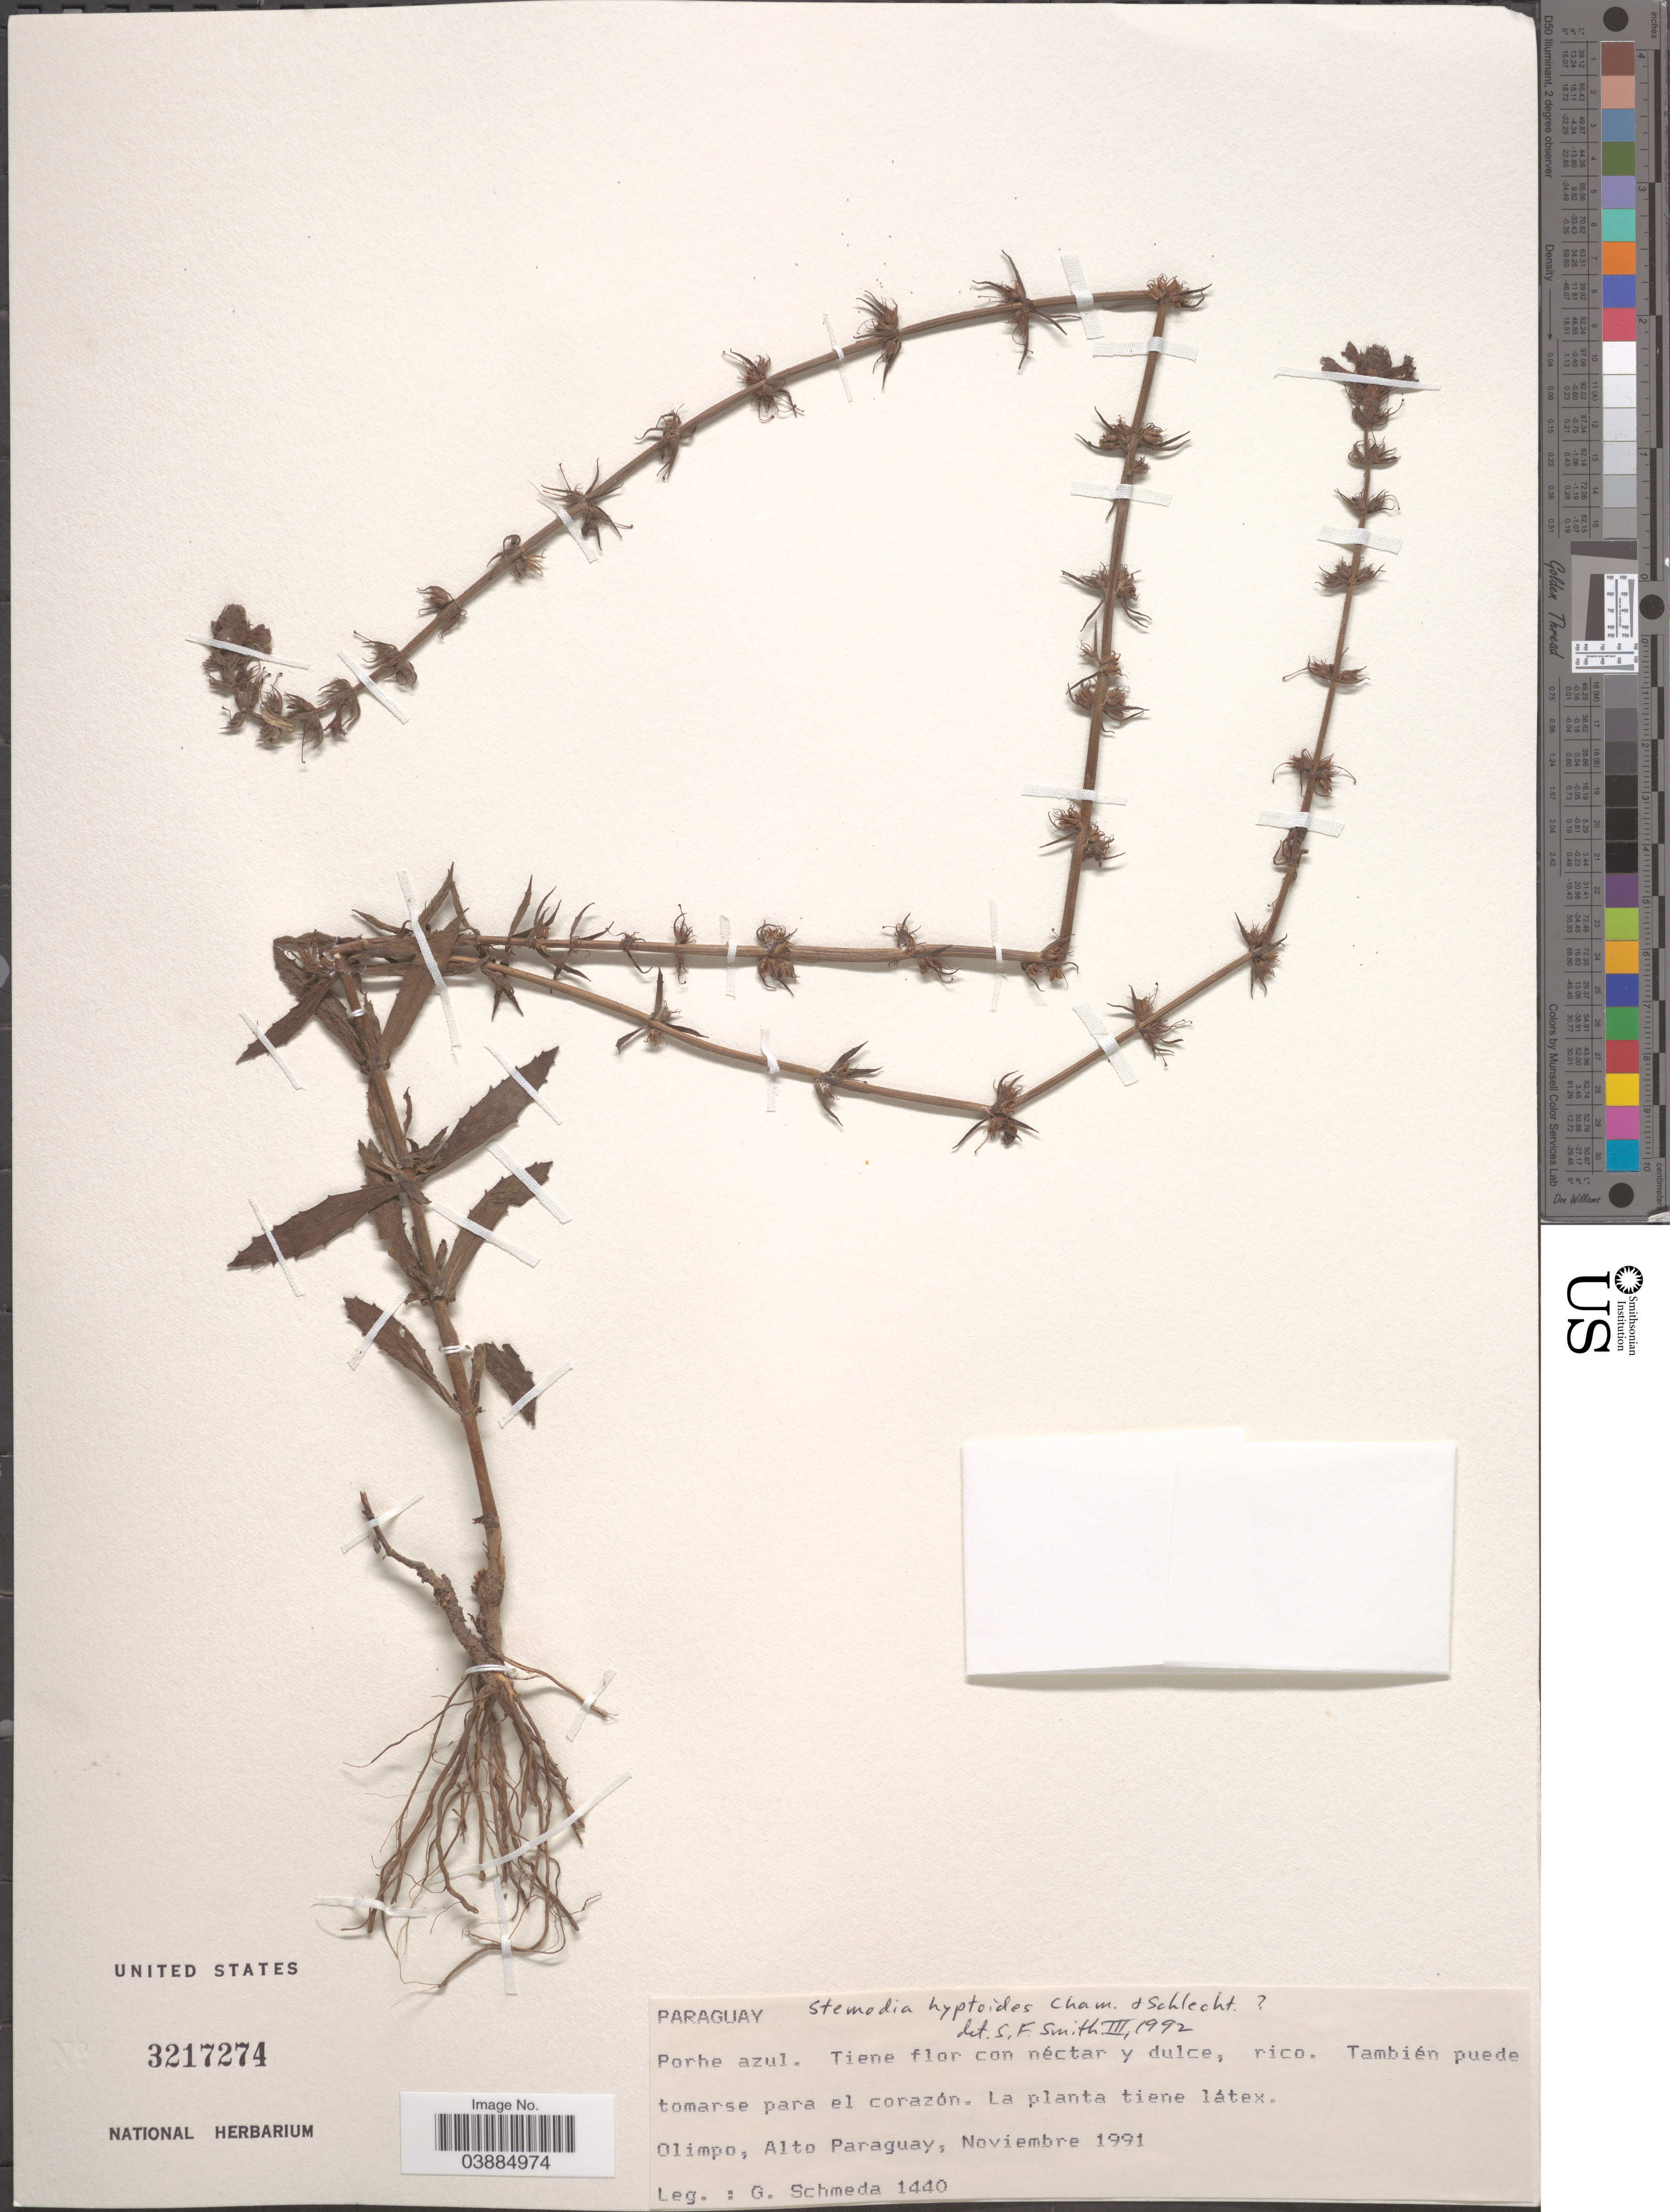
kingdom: Plantae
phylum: Tracheophyta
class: Magnoliopsida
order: Lamiales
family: Plantaginaceae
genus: Stemodia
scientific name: Stemodia hyptoides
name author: Cham. & Schltdl.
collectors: G. Schmeda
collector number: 1440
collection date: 1991-11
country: Paraguay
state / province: Alto Paraguay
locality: Olimpo.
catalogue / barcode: US 3217274